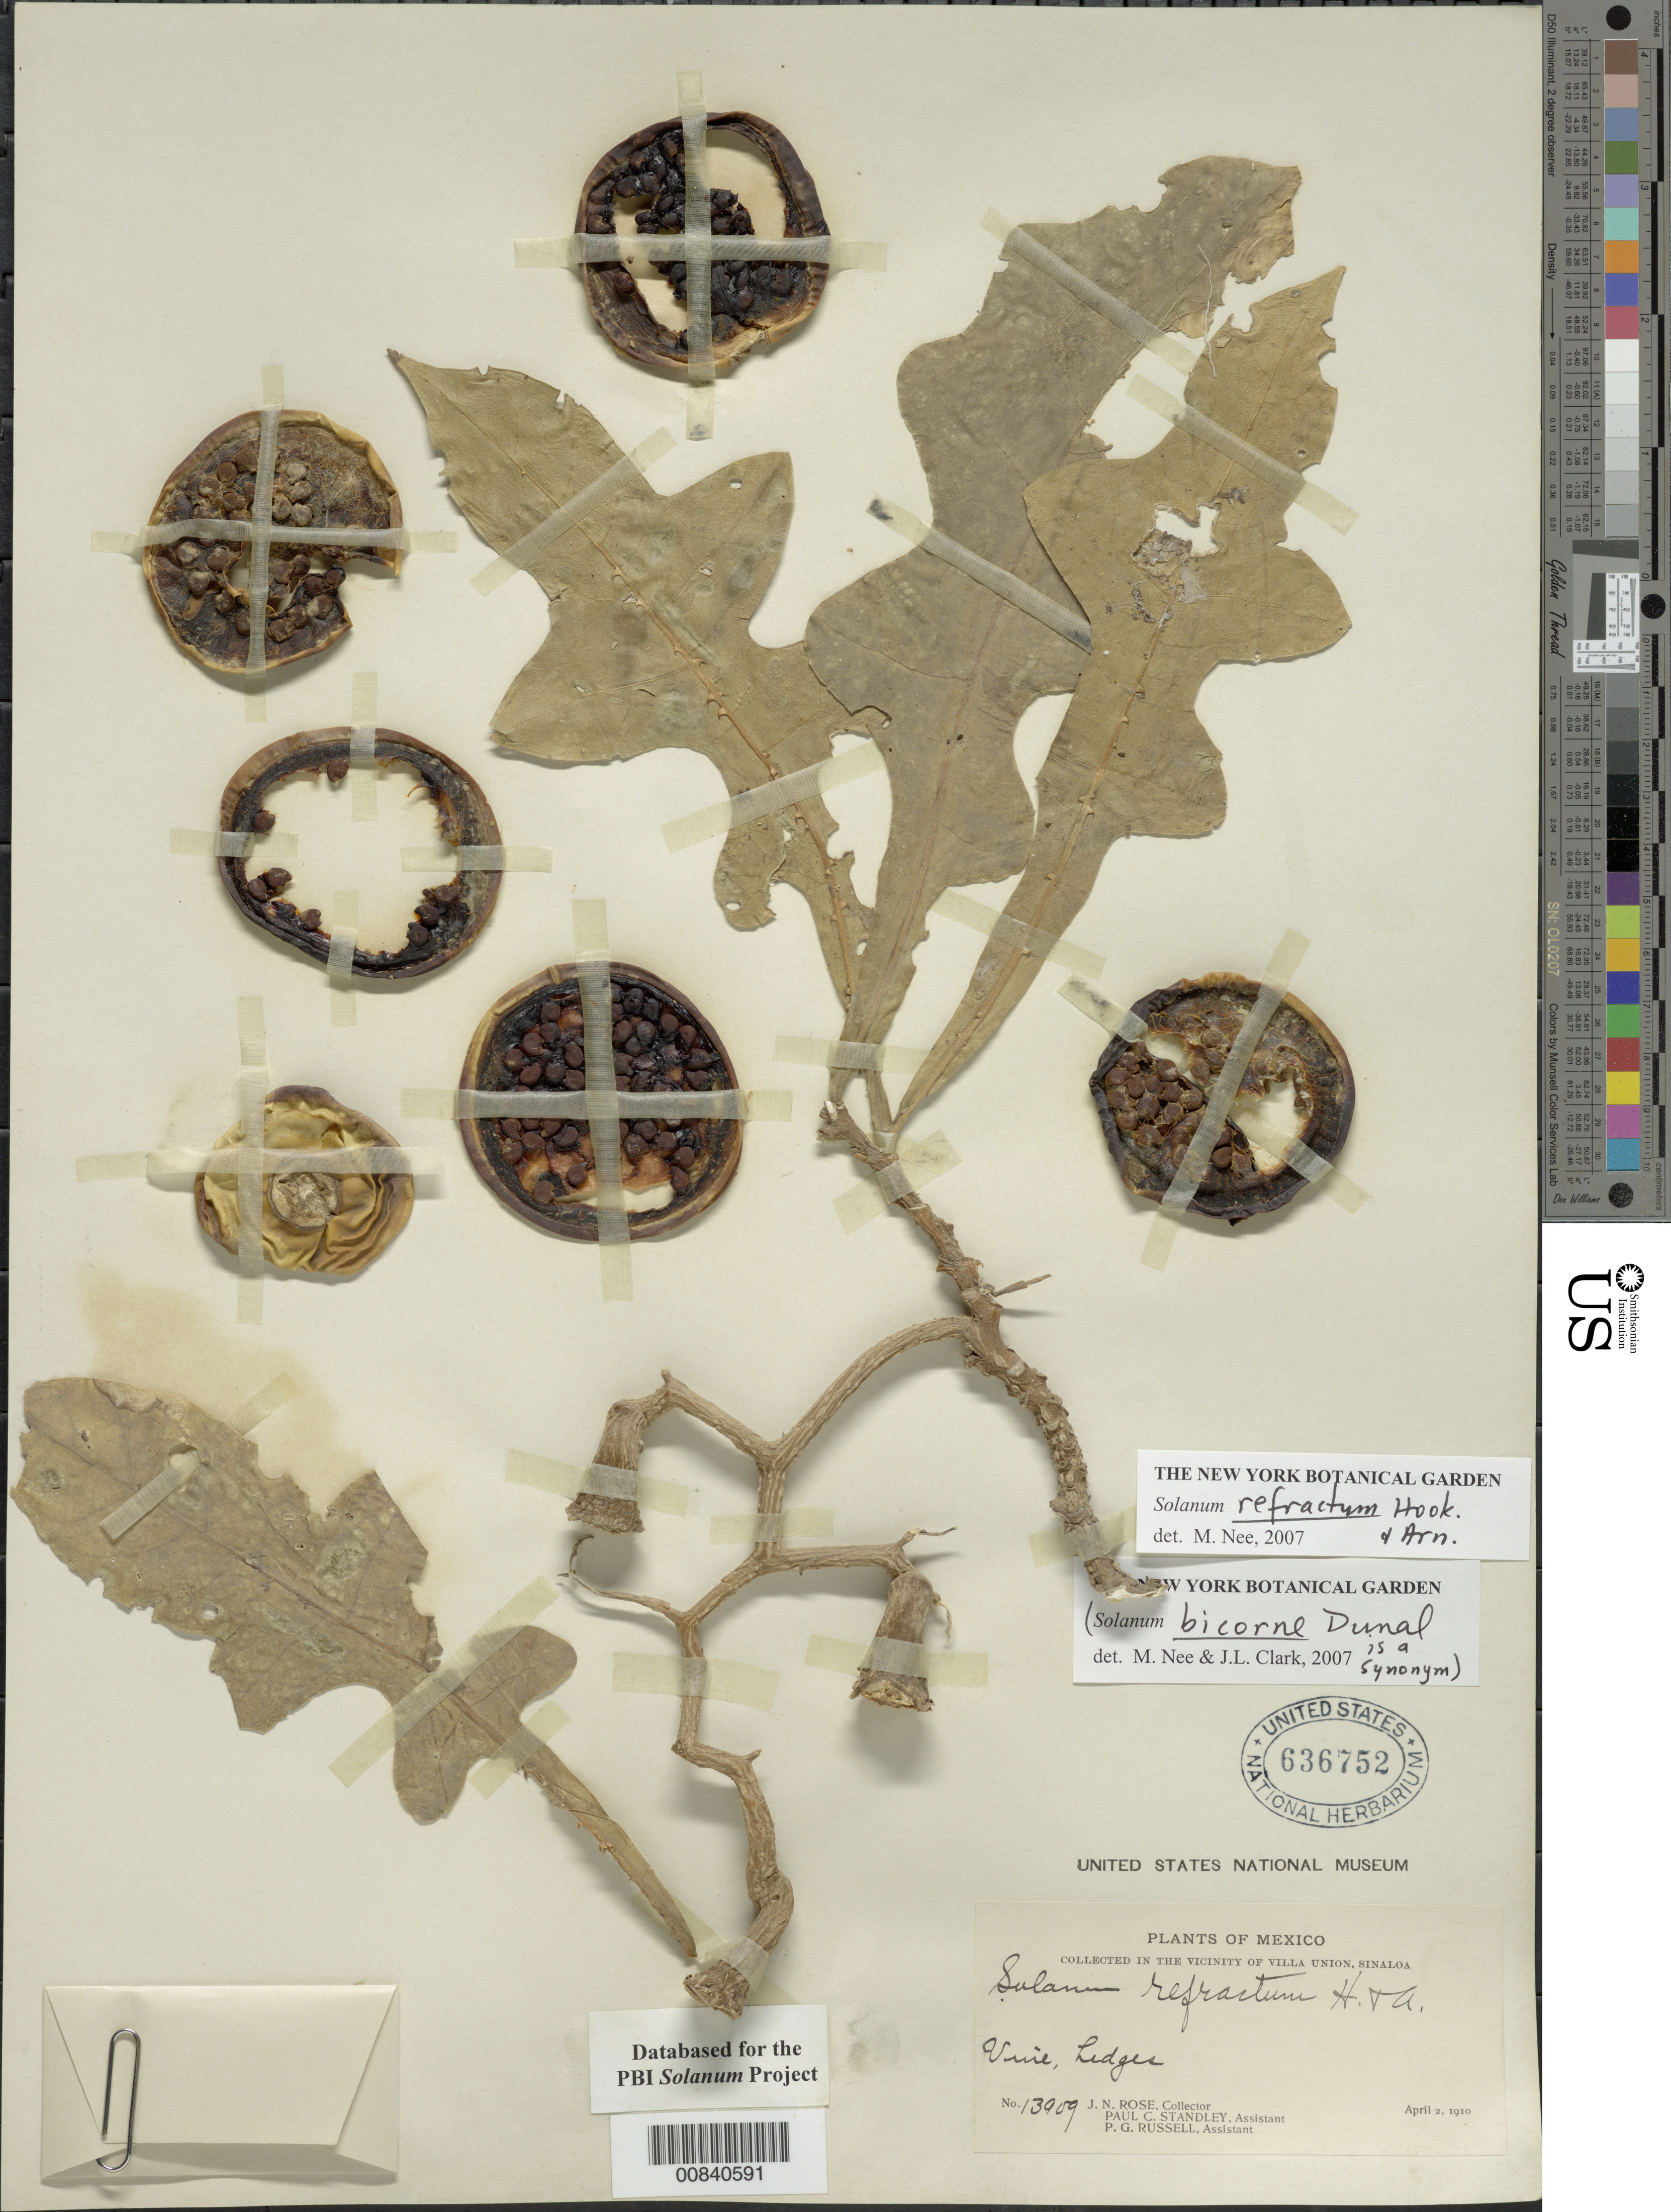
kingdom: Plantae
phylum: Tracheophyta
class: Magnoliopsida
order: Solanales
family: Solanaceae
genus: Solanum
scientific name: Solanum bicorne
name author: Dunal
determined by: Clark, J. L., (SEL), The Marie Selby Botanical Garden (UNITED STATES)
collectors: J. N. Rose, P. C. Standley & P. G. Russell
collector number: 13909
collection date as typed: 2 Apr 1910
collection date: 1910-04-02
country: Mexico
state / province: Sinaloa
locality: Collected in the vicinity of Villa Union.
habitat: Ridges.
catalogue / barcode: US 636752